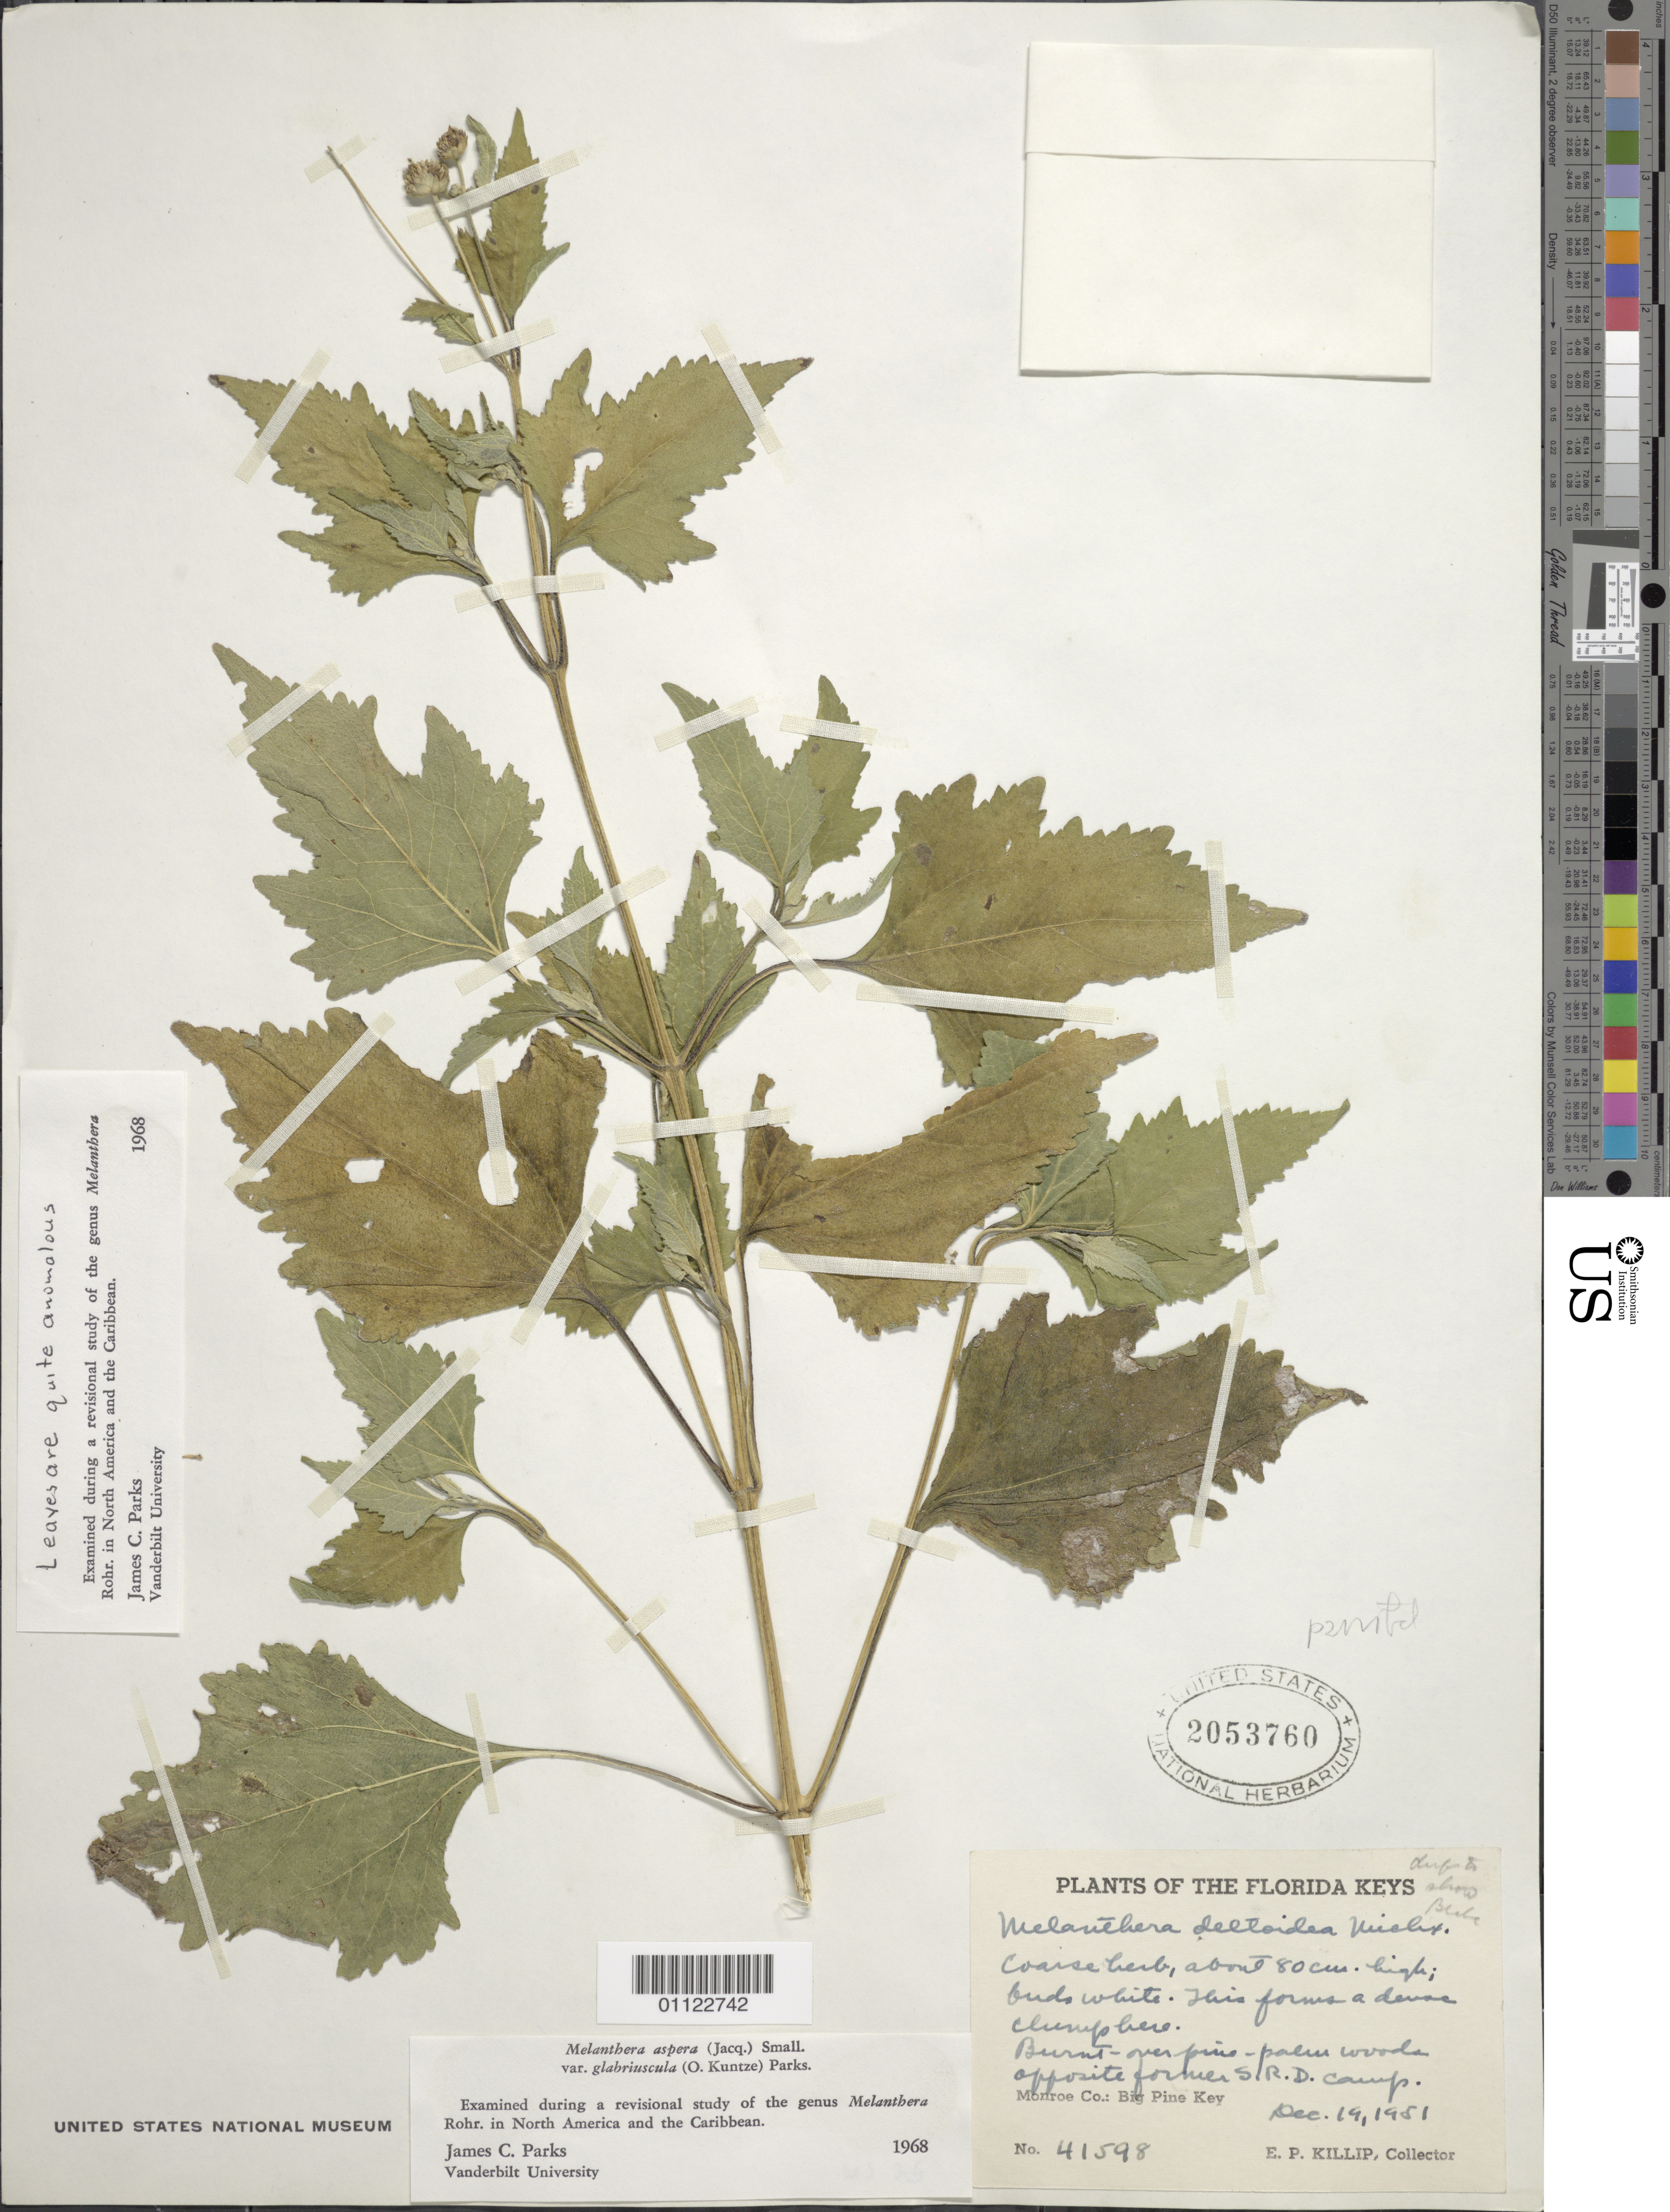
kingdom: Plantae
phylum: Tracheophyta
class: Magnoliopsida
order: Asterales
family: Asteraceae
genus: Melanthera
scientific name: Melanthera parvifolia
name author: Small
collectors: E. P. Killip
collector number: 41598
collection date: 1951-12-19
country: United States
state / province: Florida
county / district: Monroe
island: Big Pine Key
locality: Big Pine Key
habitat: burnt over pine-palm woods opposite former S.R.D. camp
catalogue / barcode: US 2053760